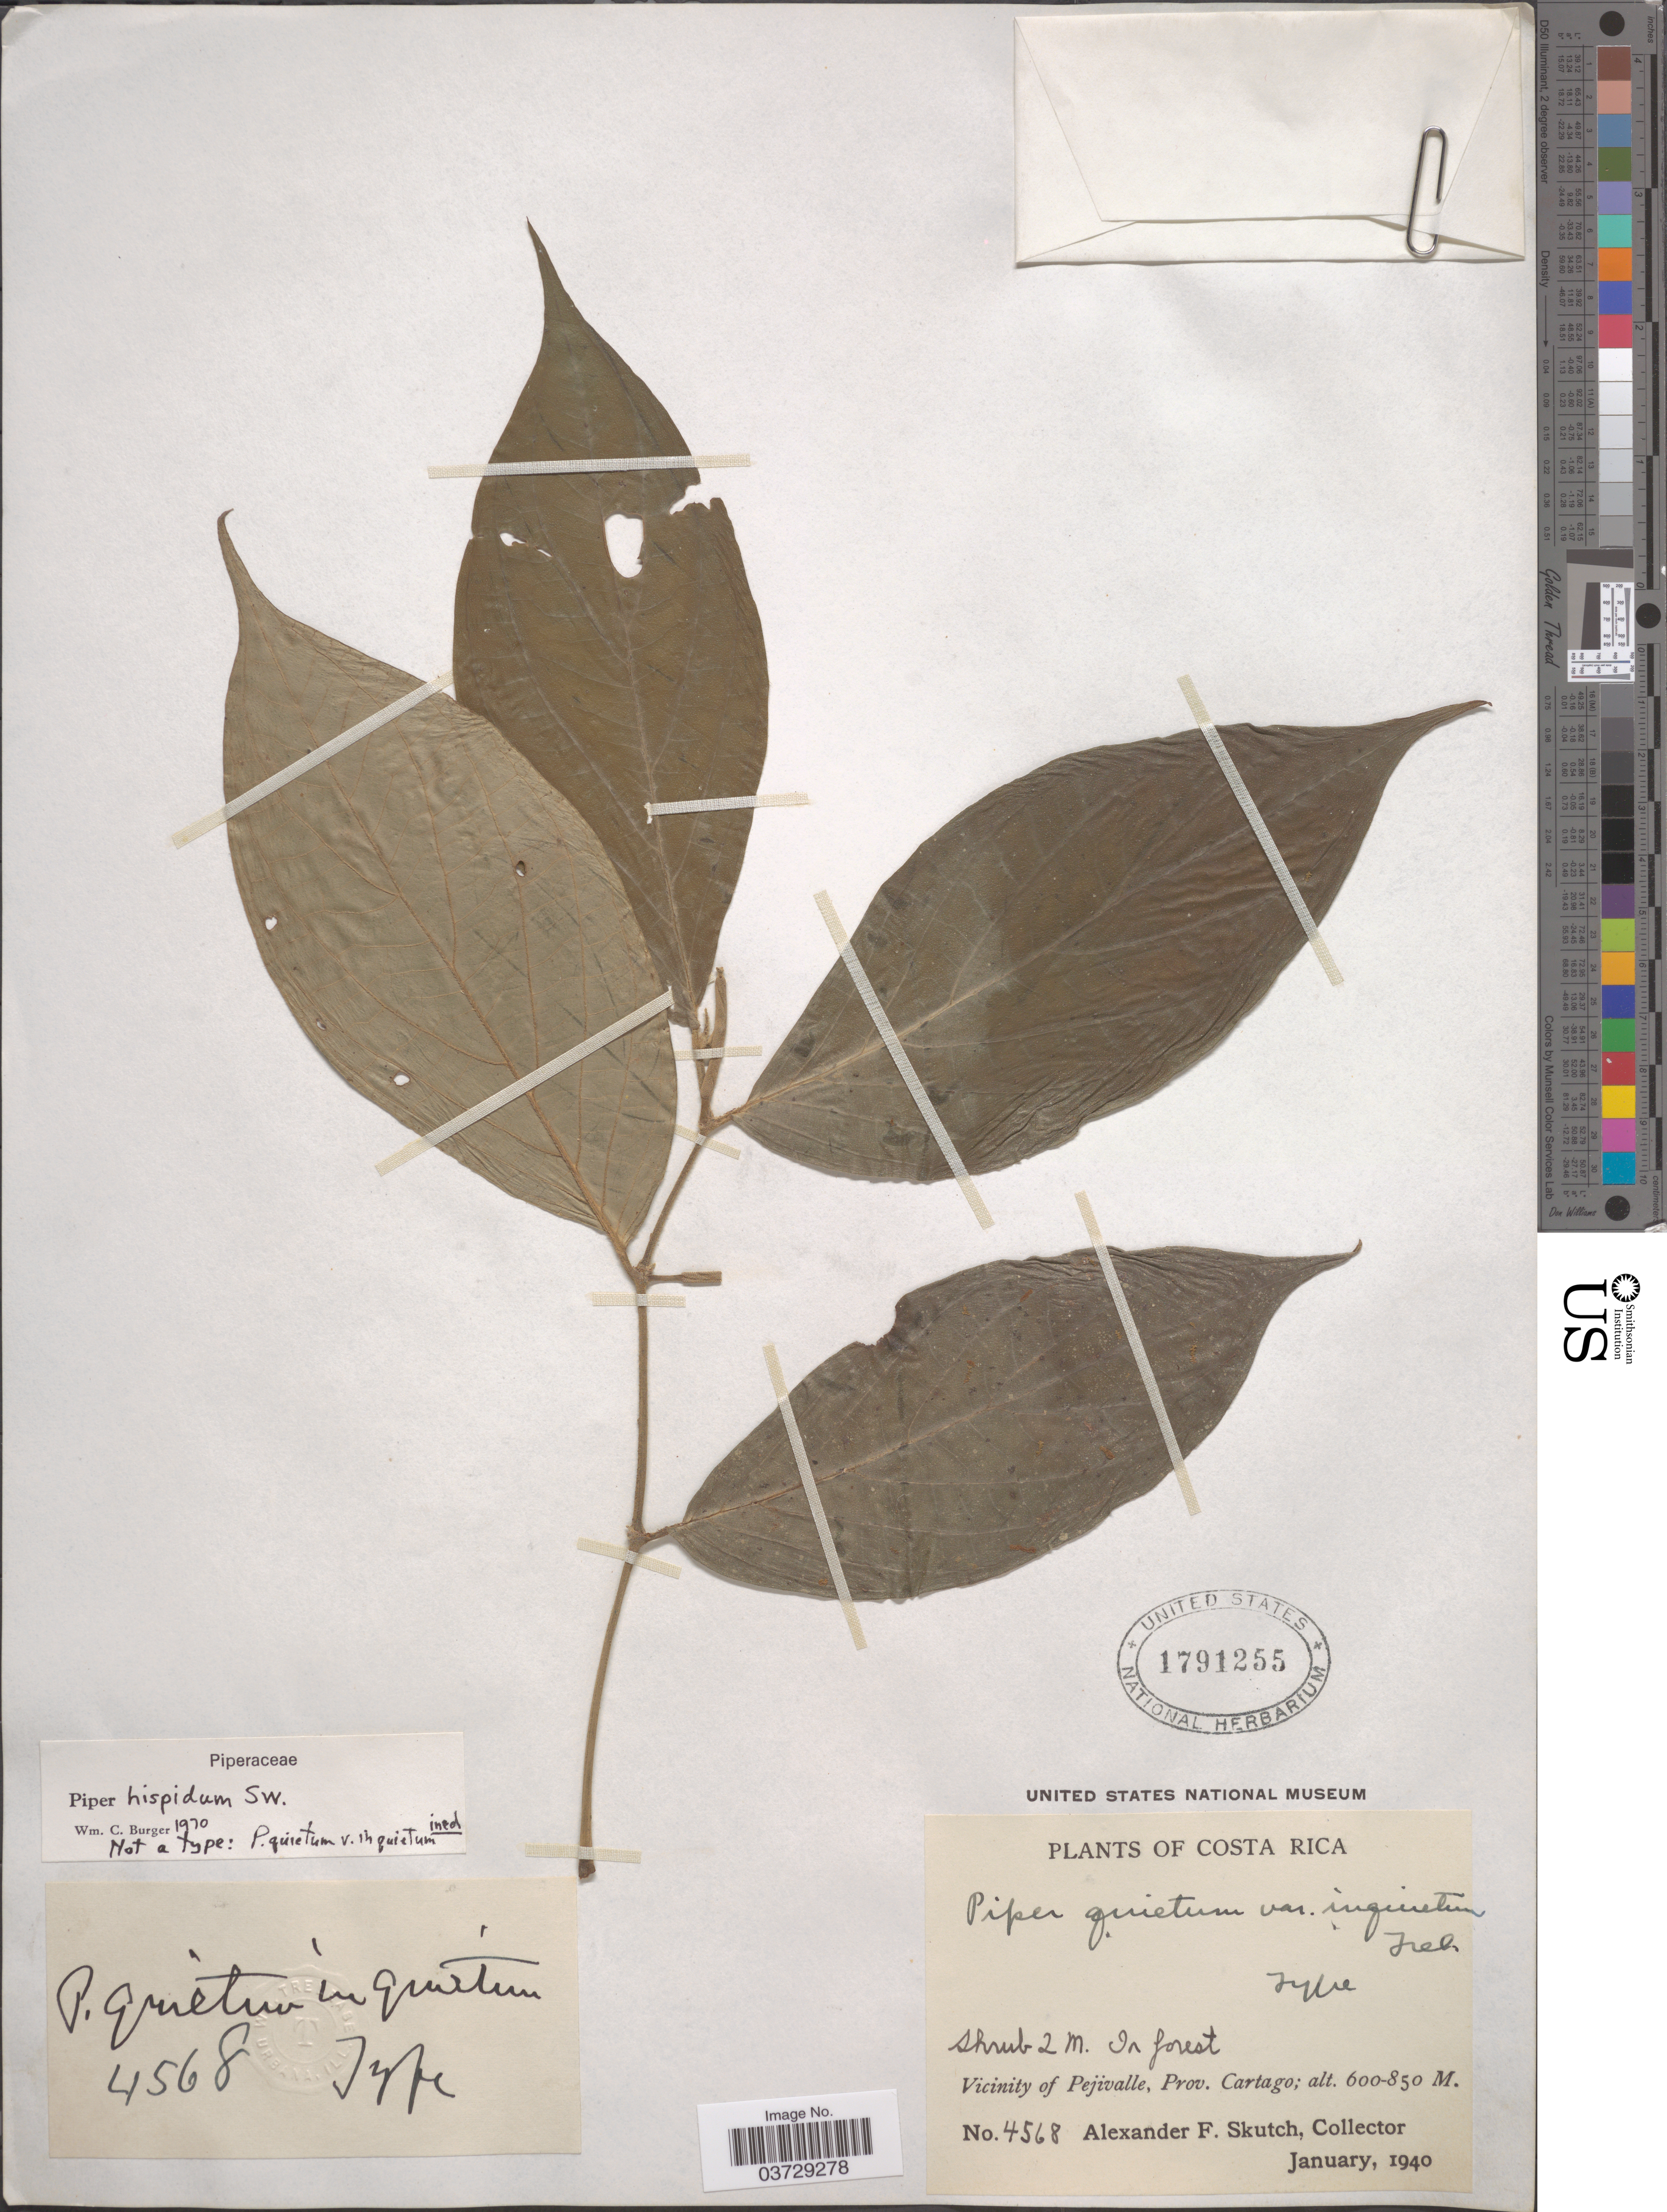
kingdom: Plantae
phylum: Tracheophyta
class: Magnoliopsida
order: Piperales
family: Piperaceae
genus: Piper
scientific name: Piper hispidum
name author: Sw.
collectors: A. F. Skutch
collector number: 4568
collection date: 1940-01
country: Costa Rica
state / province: Cartago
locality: Vicinity of Pejivalle.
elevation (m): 600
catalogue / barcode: US 1791255